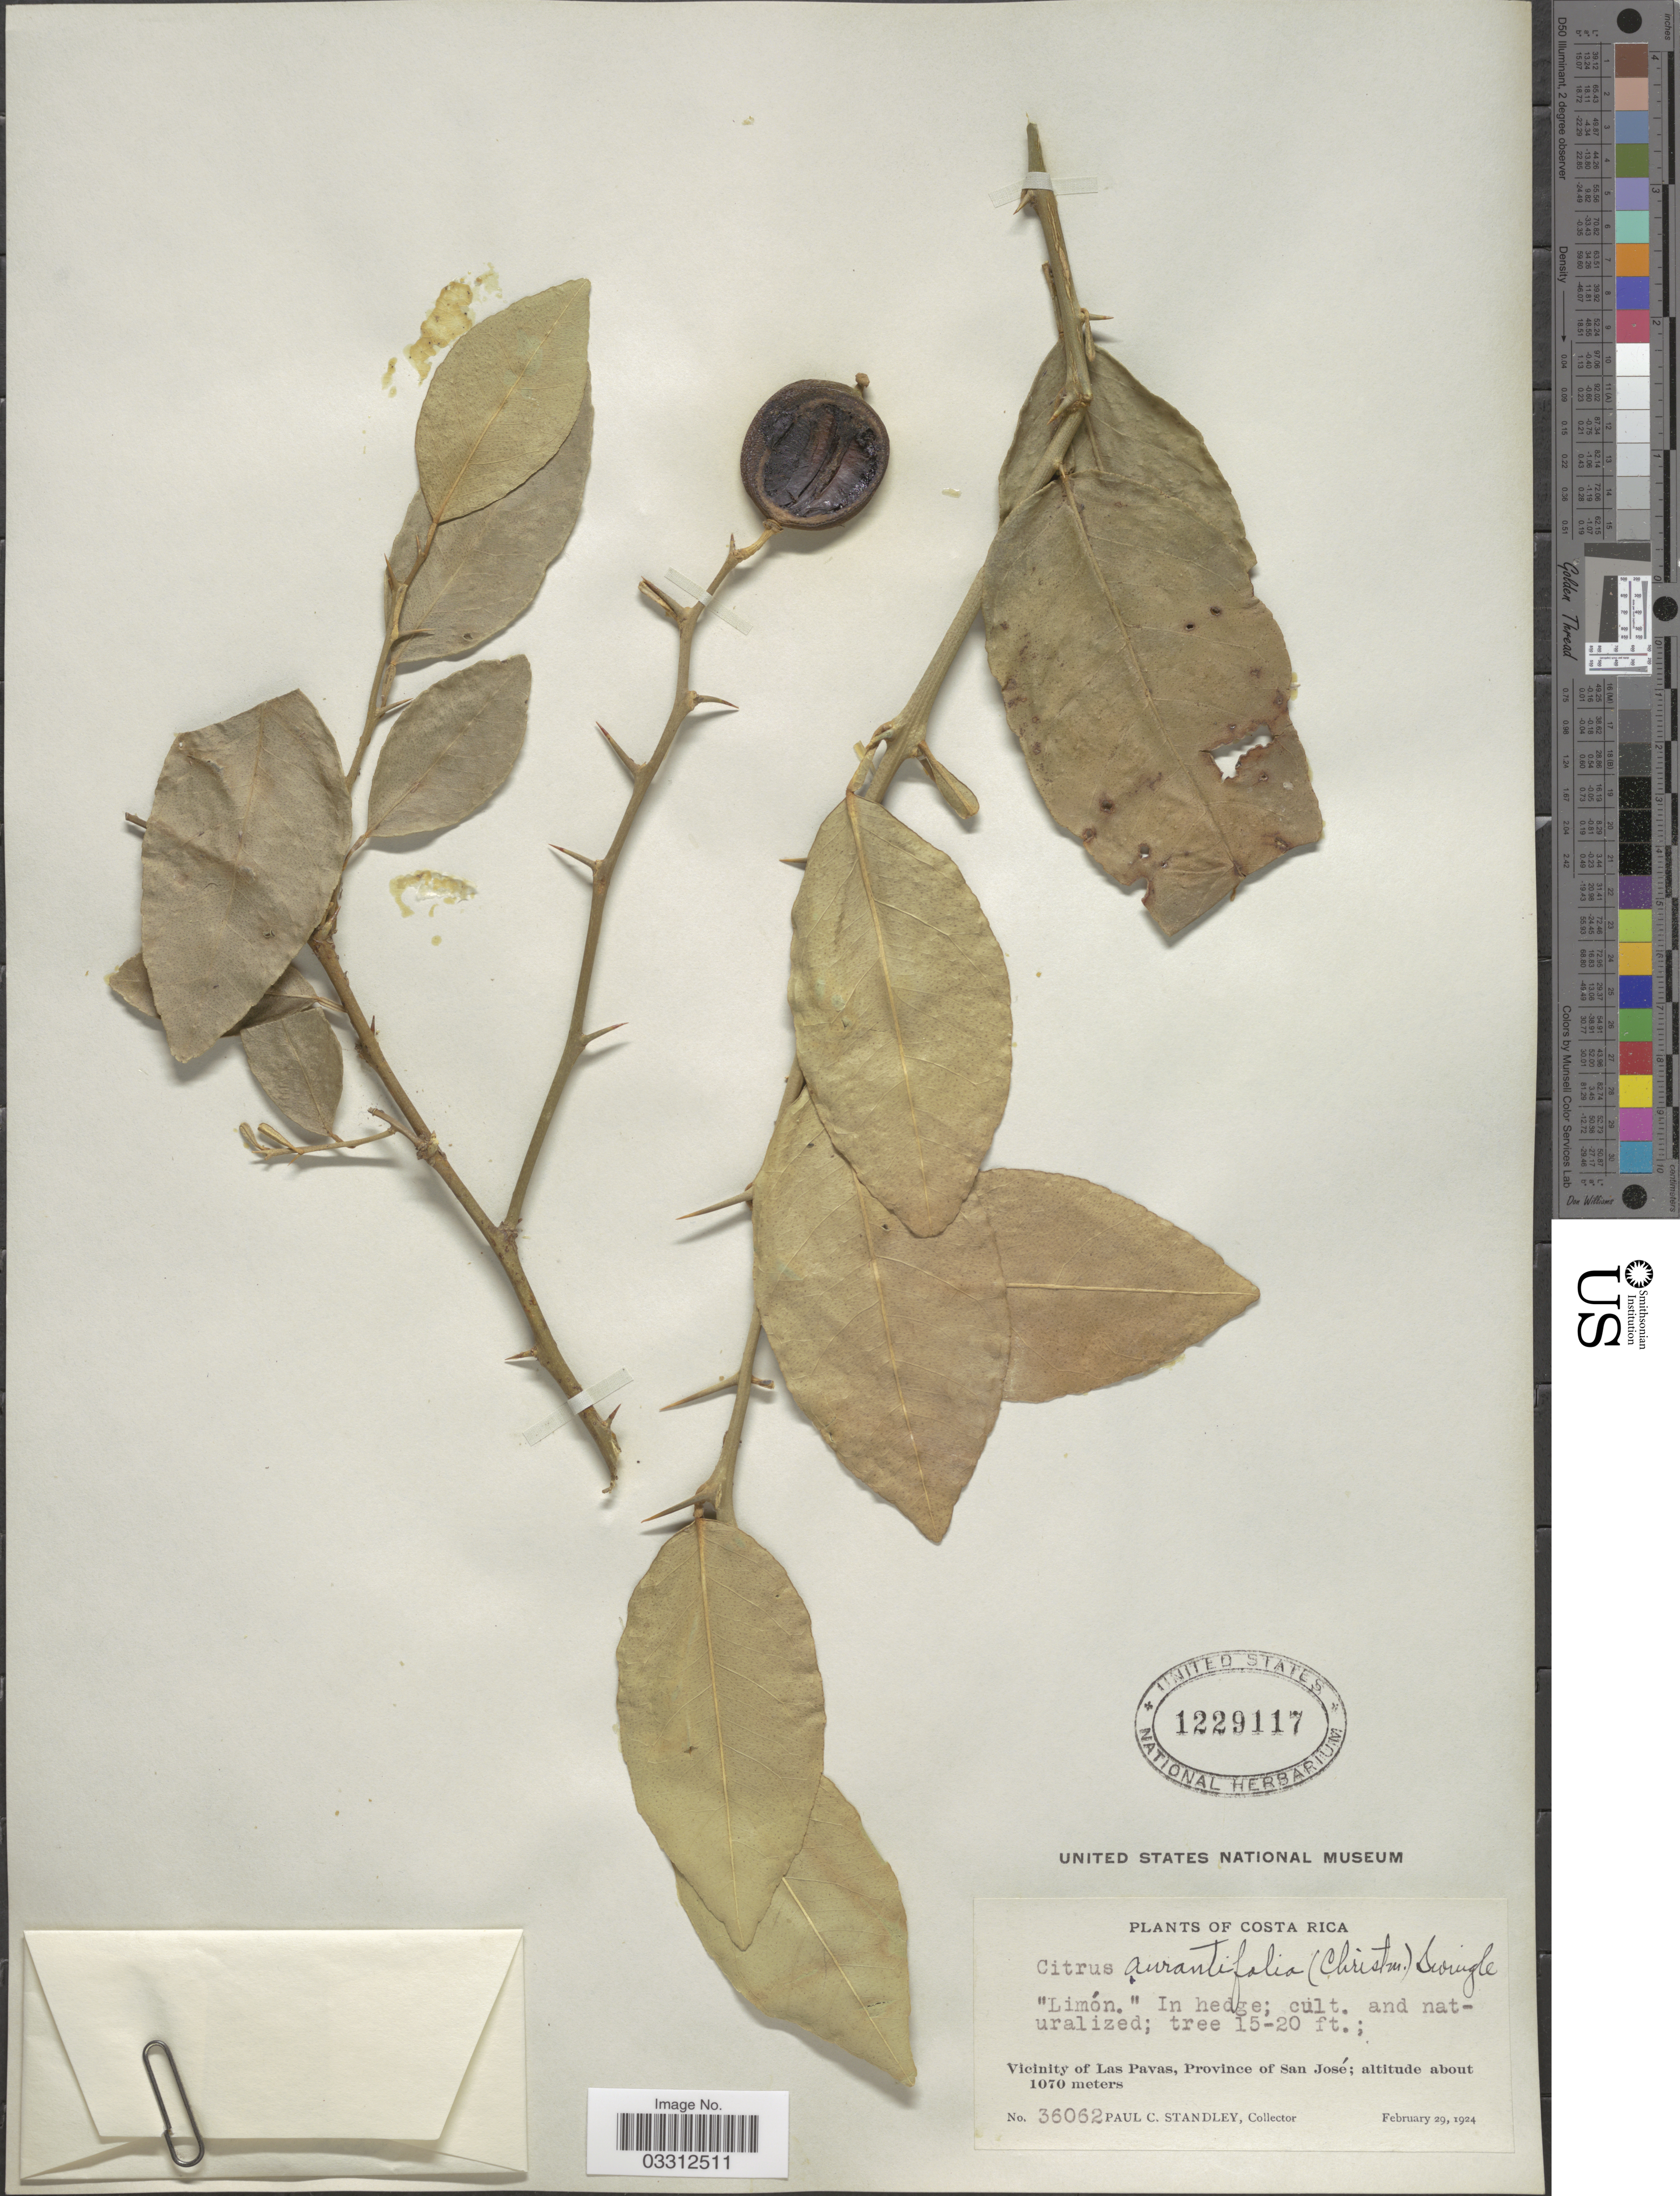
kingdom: Plantae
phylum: Tracheophyta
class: Magnoliopsida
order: Sapindales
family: Rutaceae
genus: Citrus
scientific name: Citrus x aurantifolia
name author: (Christm.) Swingle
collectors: P. C. Standley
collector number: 36062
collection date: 1924-02-29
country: Costa Rica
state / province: San José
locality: Vicinity of Las Pavas.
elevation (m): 1070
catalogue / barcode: US 1229117